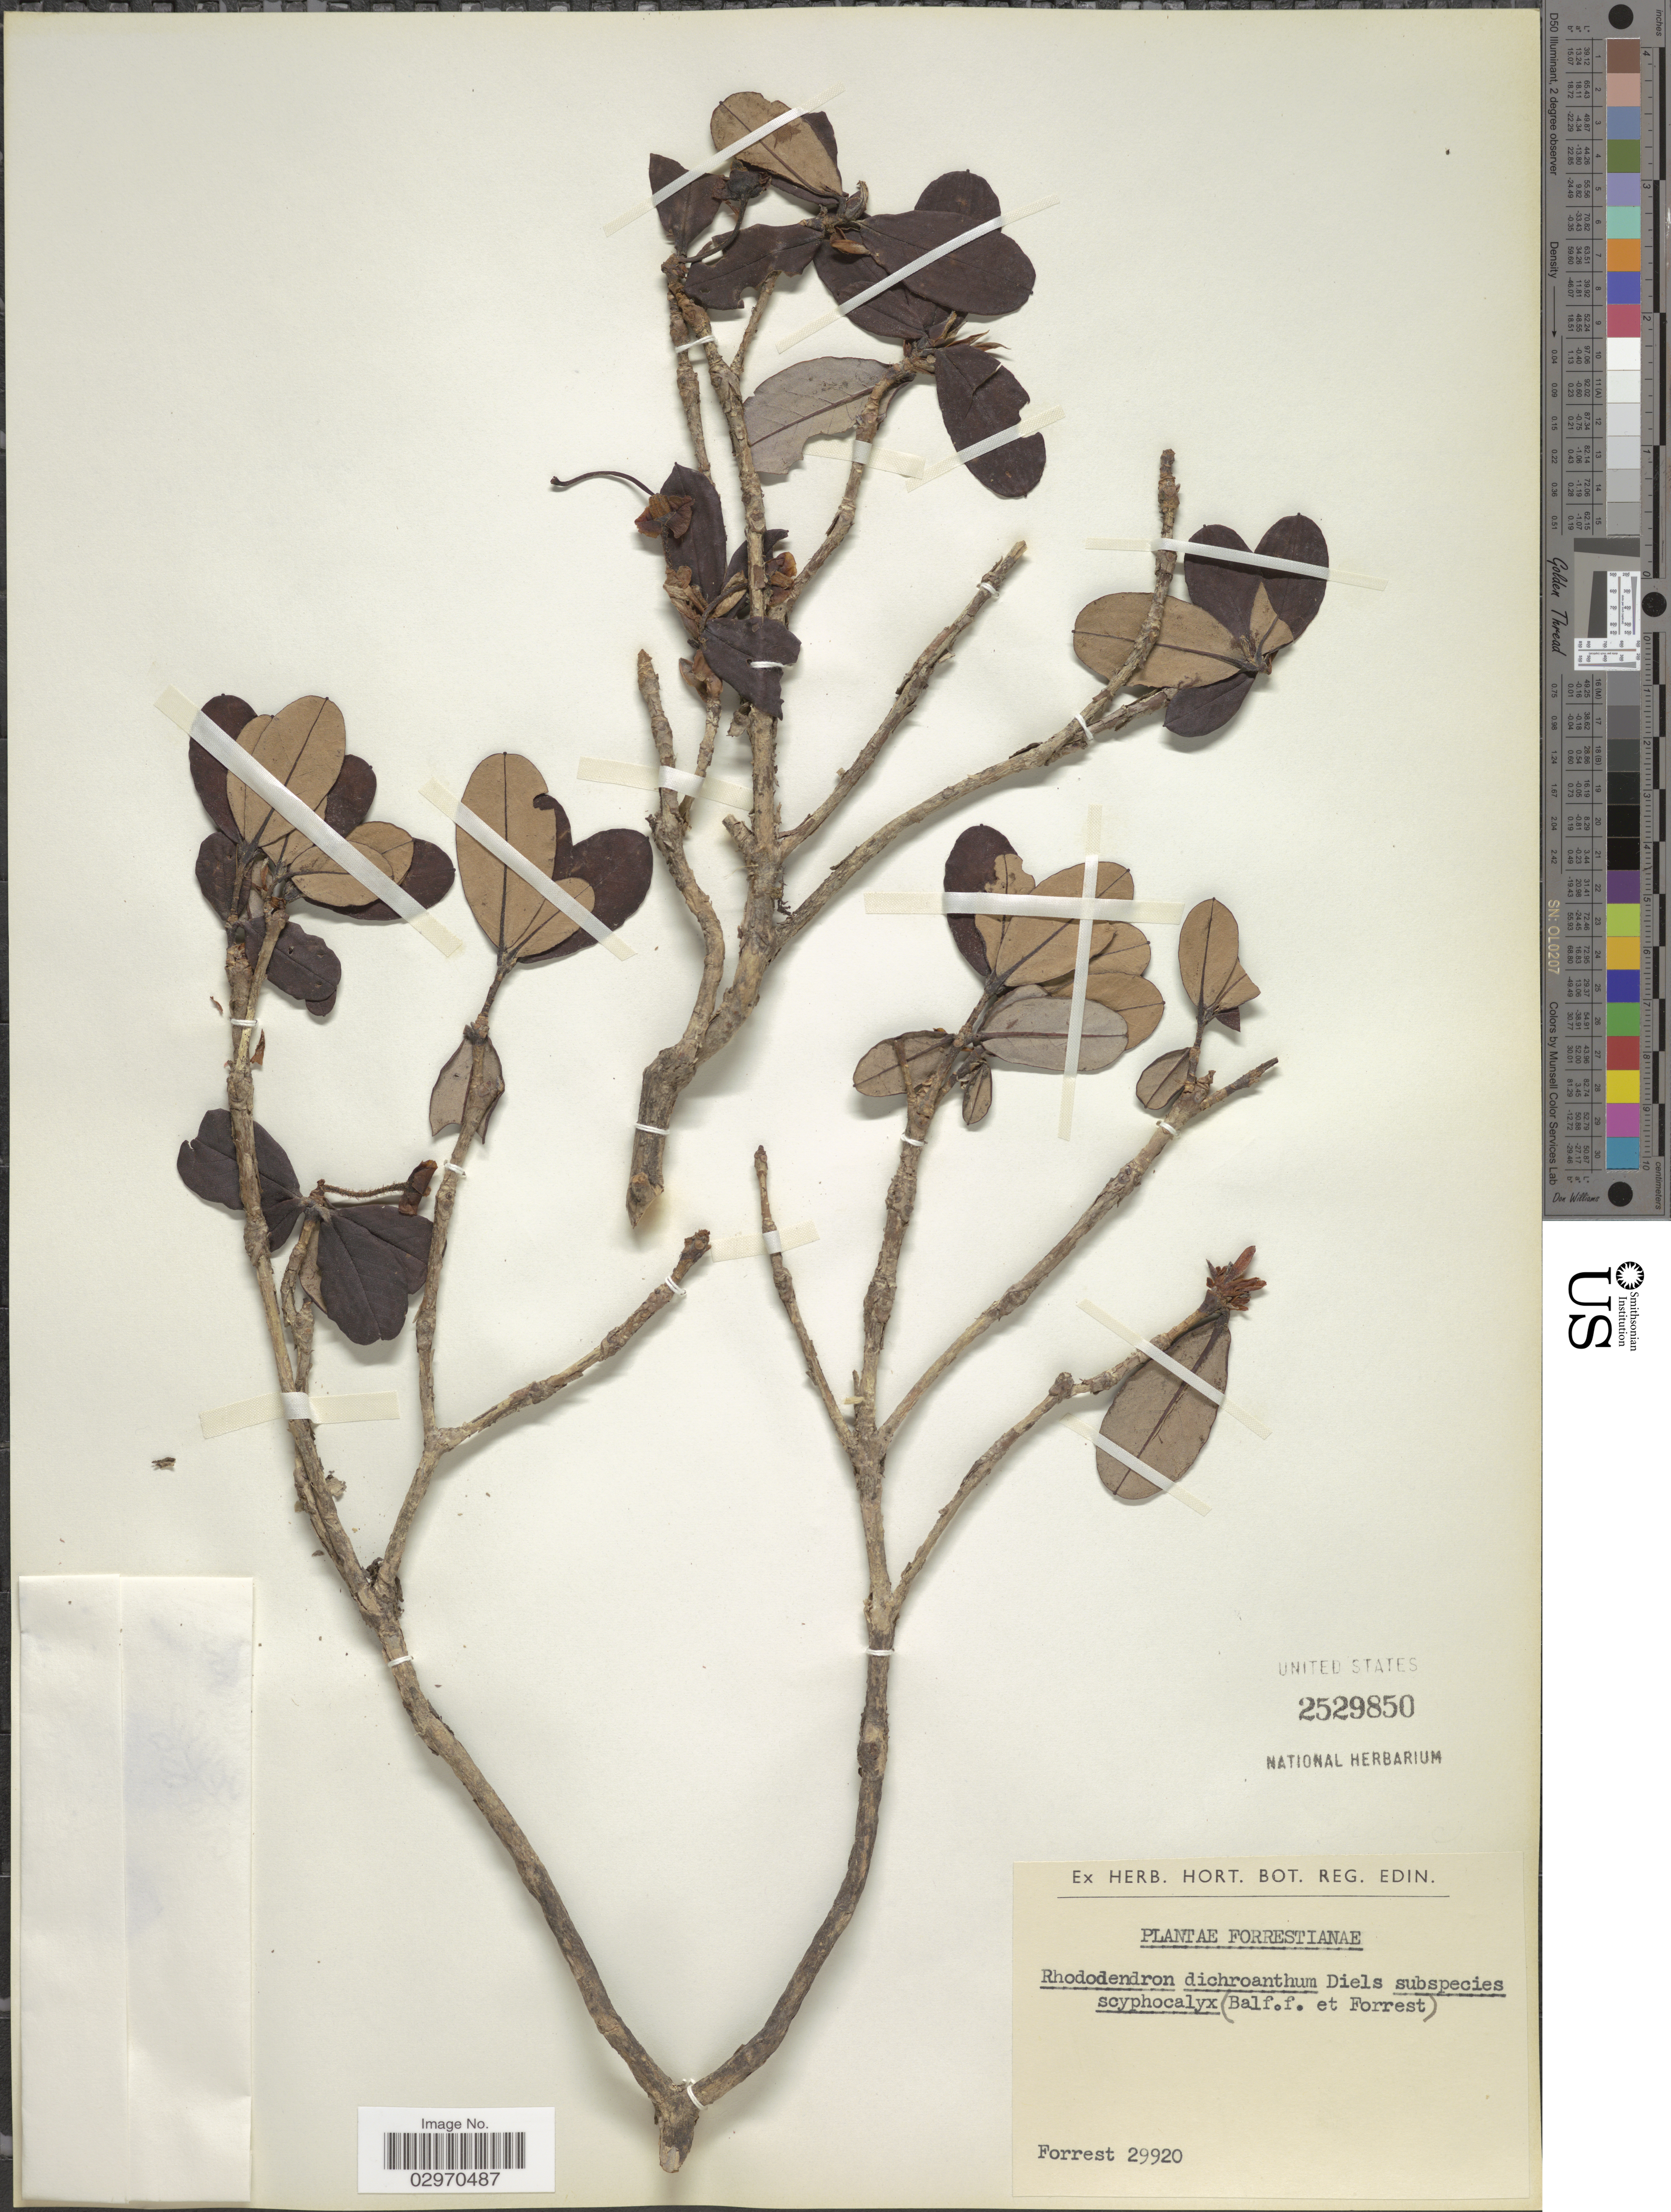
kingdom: Plantae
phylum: Tracheophyta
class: Magnoliopsida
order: Ericales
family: Ericaceae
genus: Rhododendron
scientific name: Rhododendron dichroanthum subsp. scyphocalyx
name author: (Balf. f. & Forrest) Cowan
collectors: -. Forrest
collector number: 29920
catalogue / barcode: US 2529850